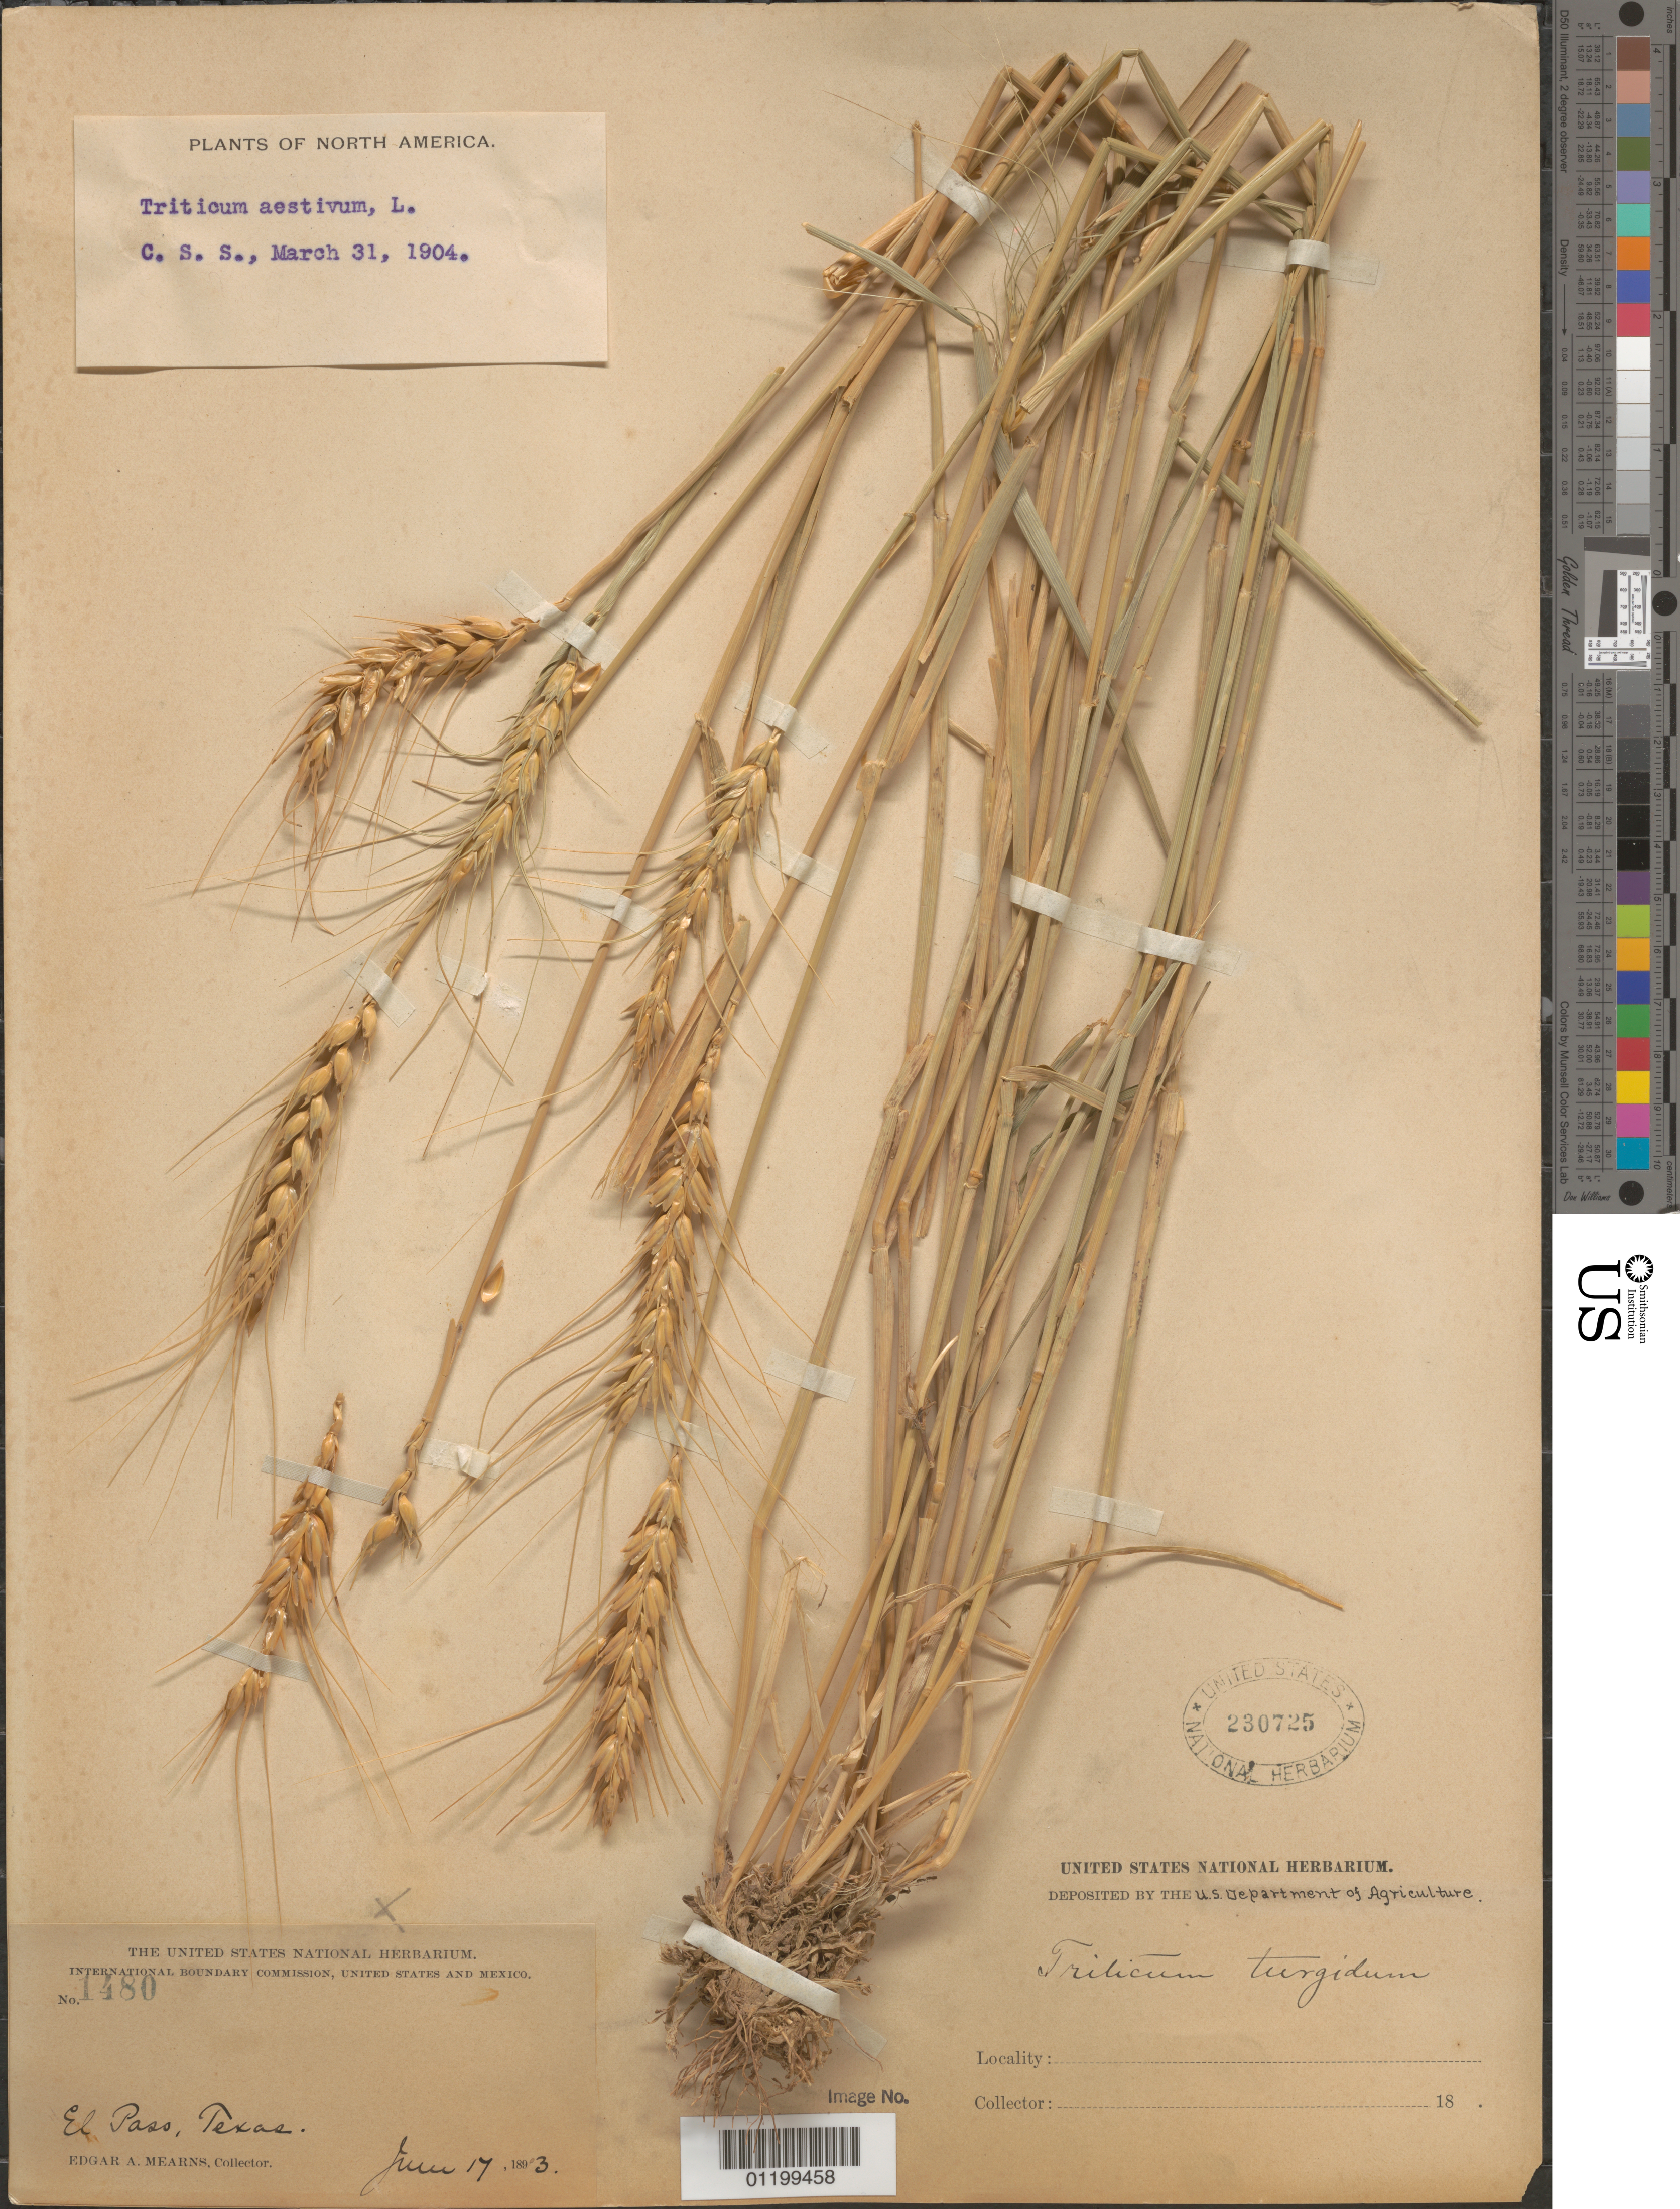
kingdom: Plantae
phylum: Tracheophyta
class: Liliopsida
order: Poales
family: Poaceae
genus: Triticum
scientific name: Triticum aestivum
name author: L.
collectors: E. A. Mearns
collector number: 1480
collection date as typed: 17 Jun 1893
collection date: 1893-06-17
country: United States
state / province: Texas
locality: El Paso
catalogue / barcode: US 230725